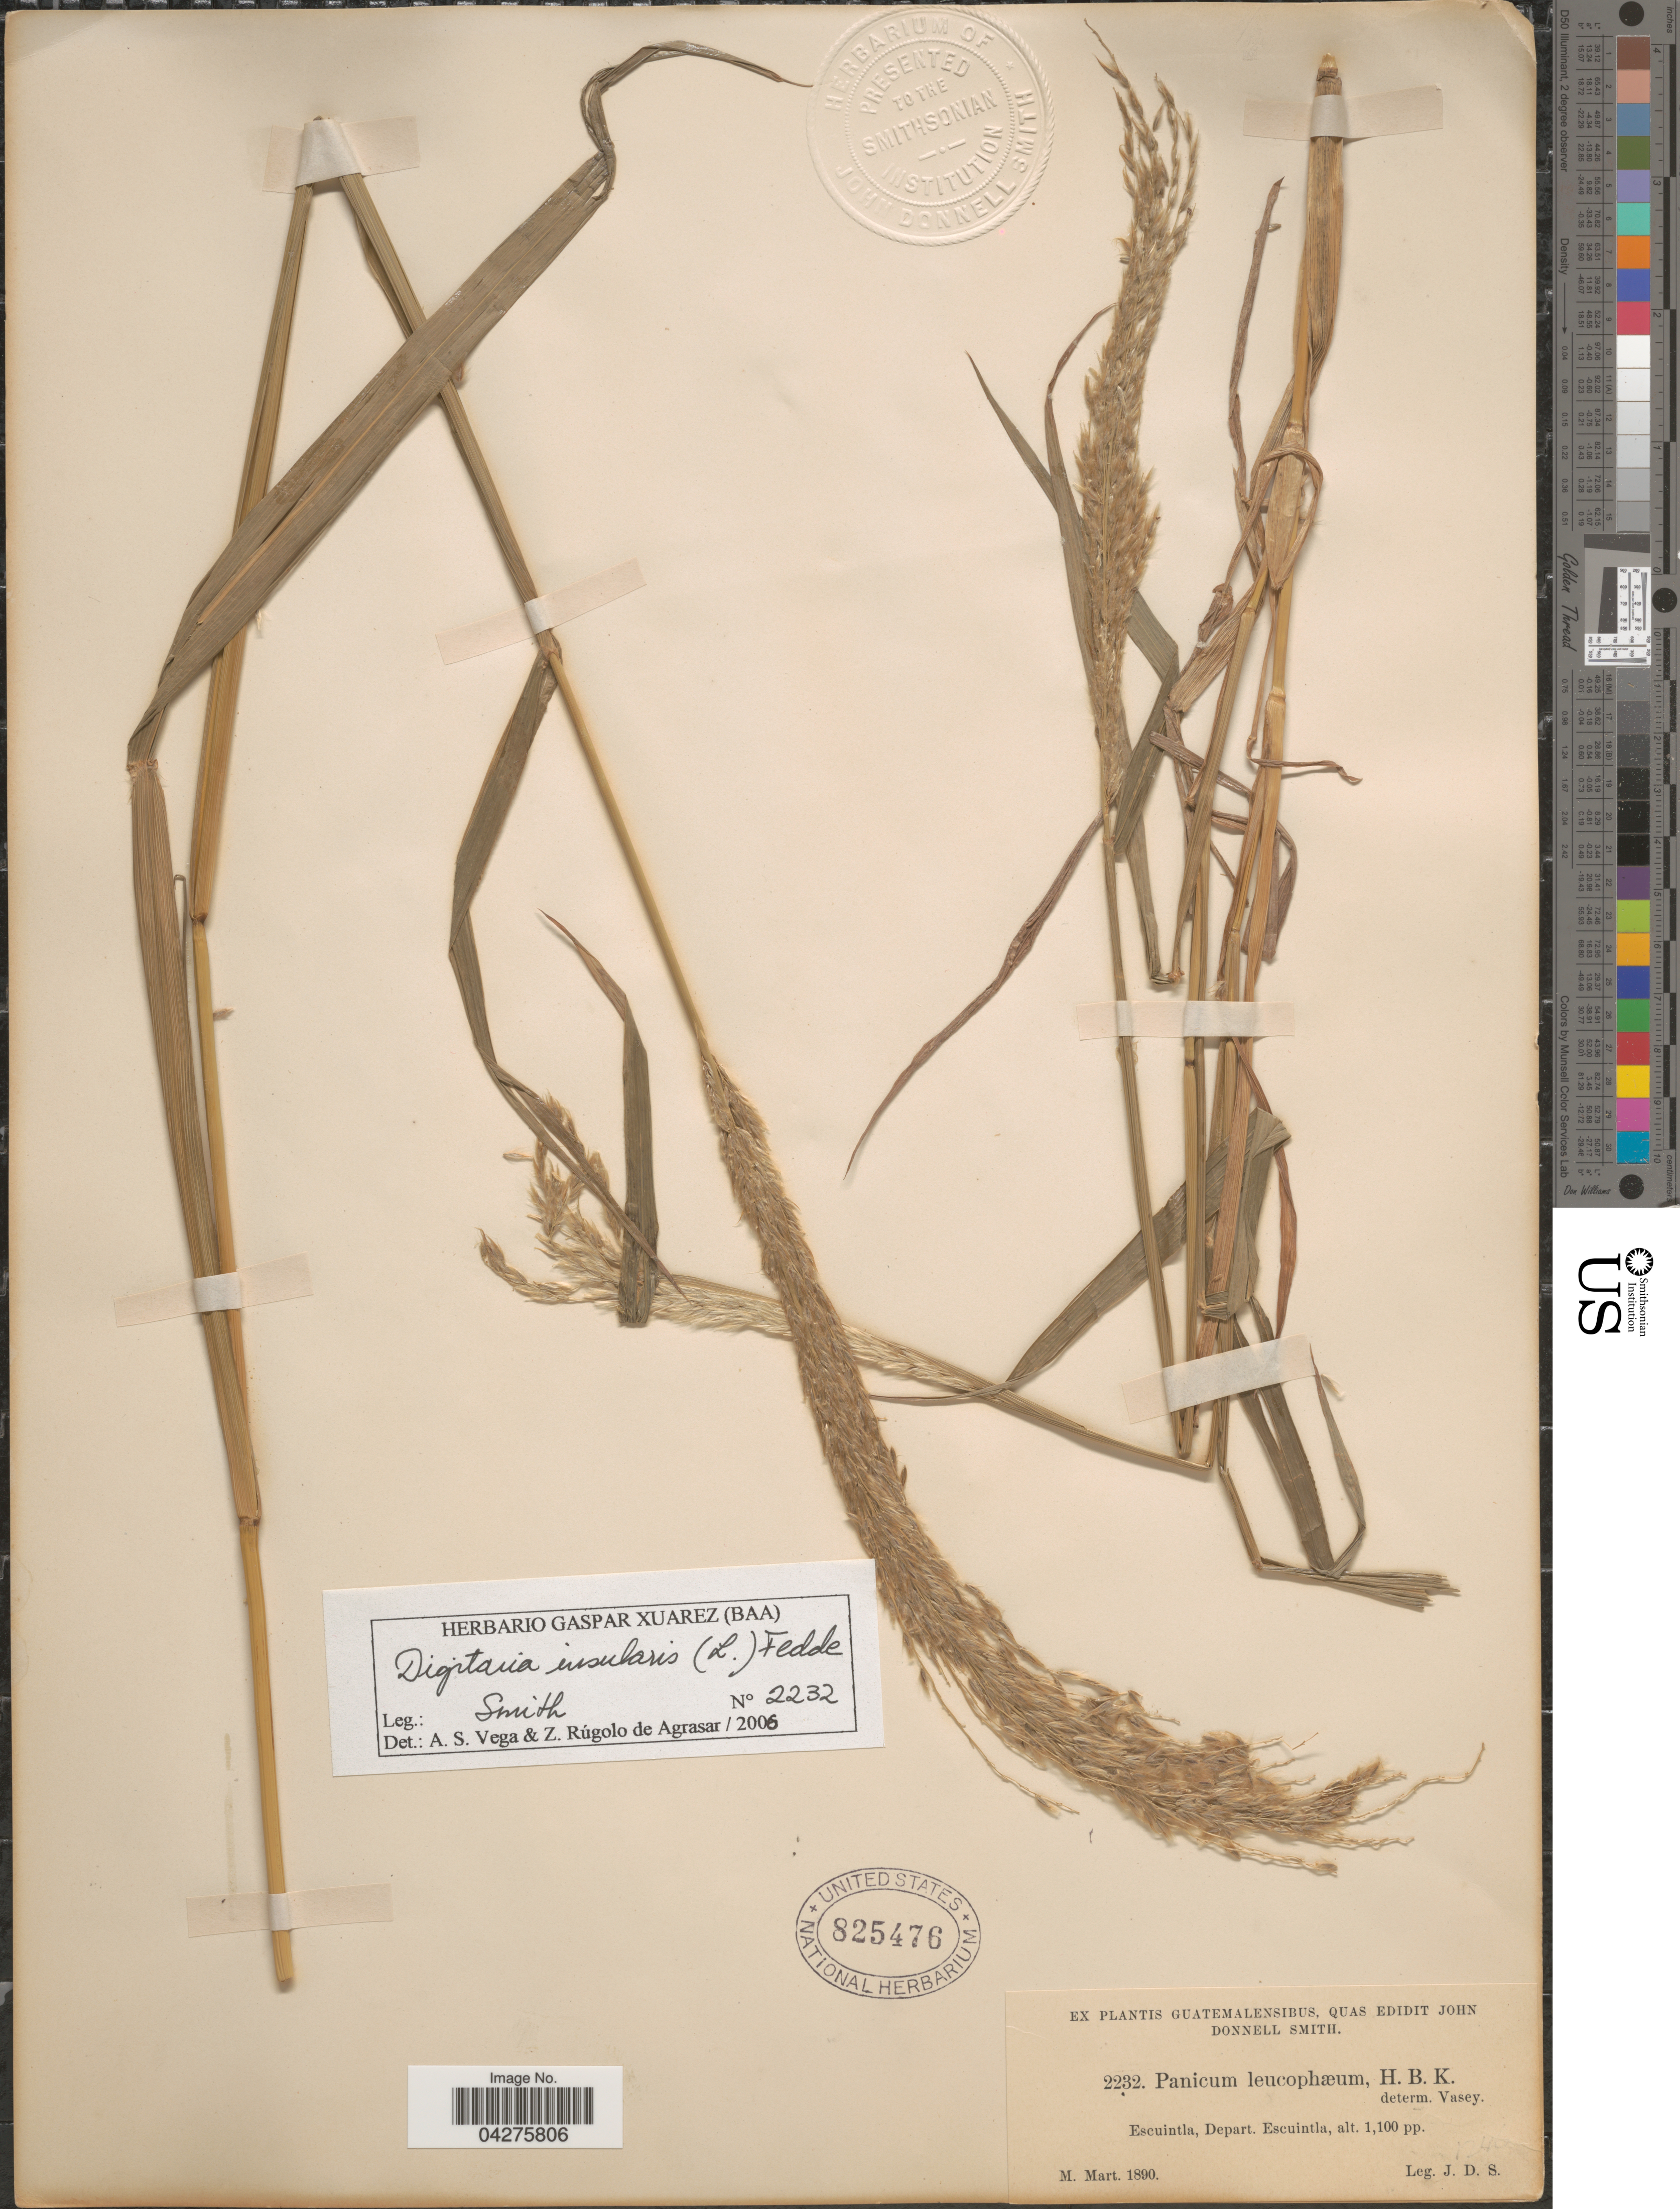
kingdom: Plantae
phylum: Tracheophyta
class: Liliopsida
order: Poales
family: Poaceae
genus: Digitaria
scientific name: Digitaria insularis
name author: (L.) Fedde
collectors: J. Donnell Smith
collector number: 2232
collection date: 1890-03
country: Guatemala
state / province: Escuintla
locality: Escuintla, Depart. Escuintla.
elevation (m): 335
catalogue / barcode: US 825476